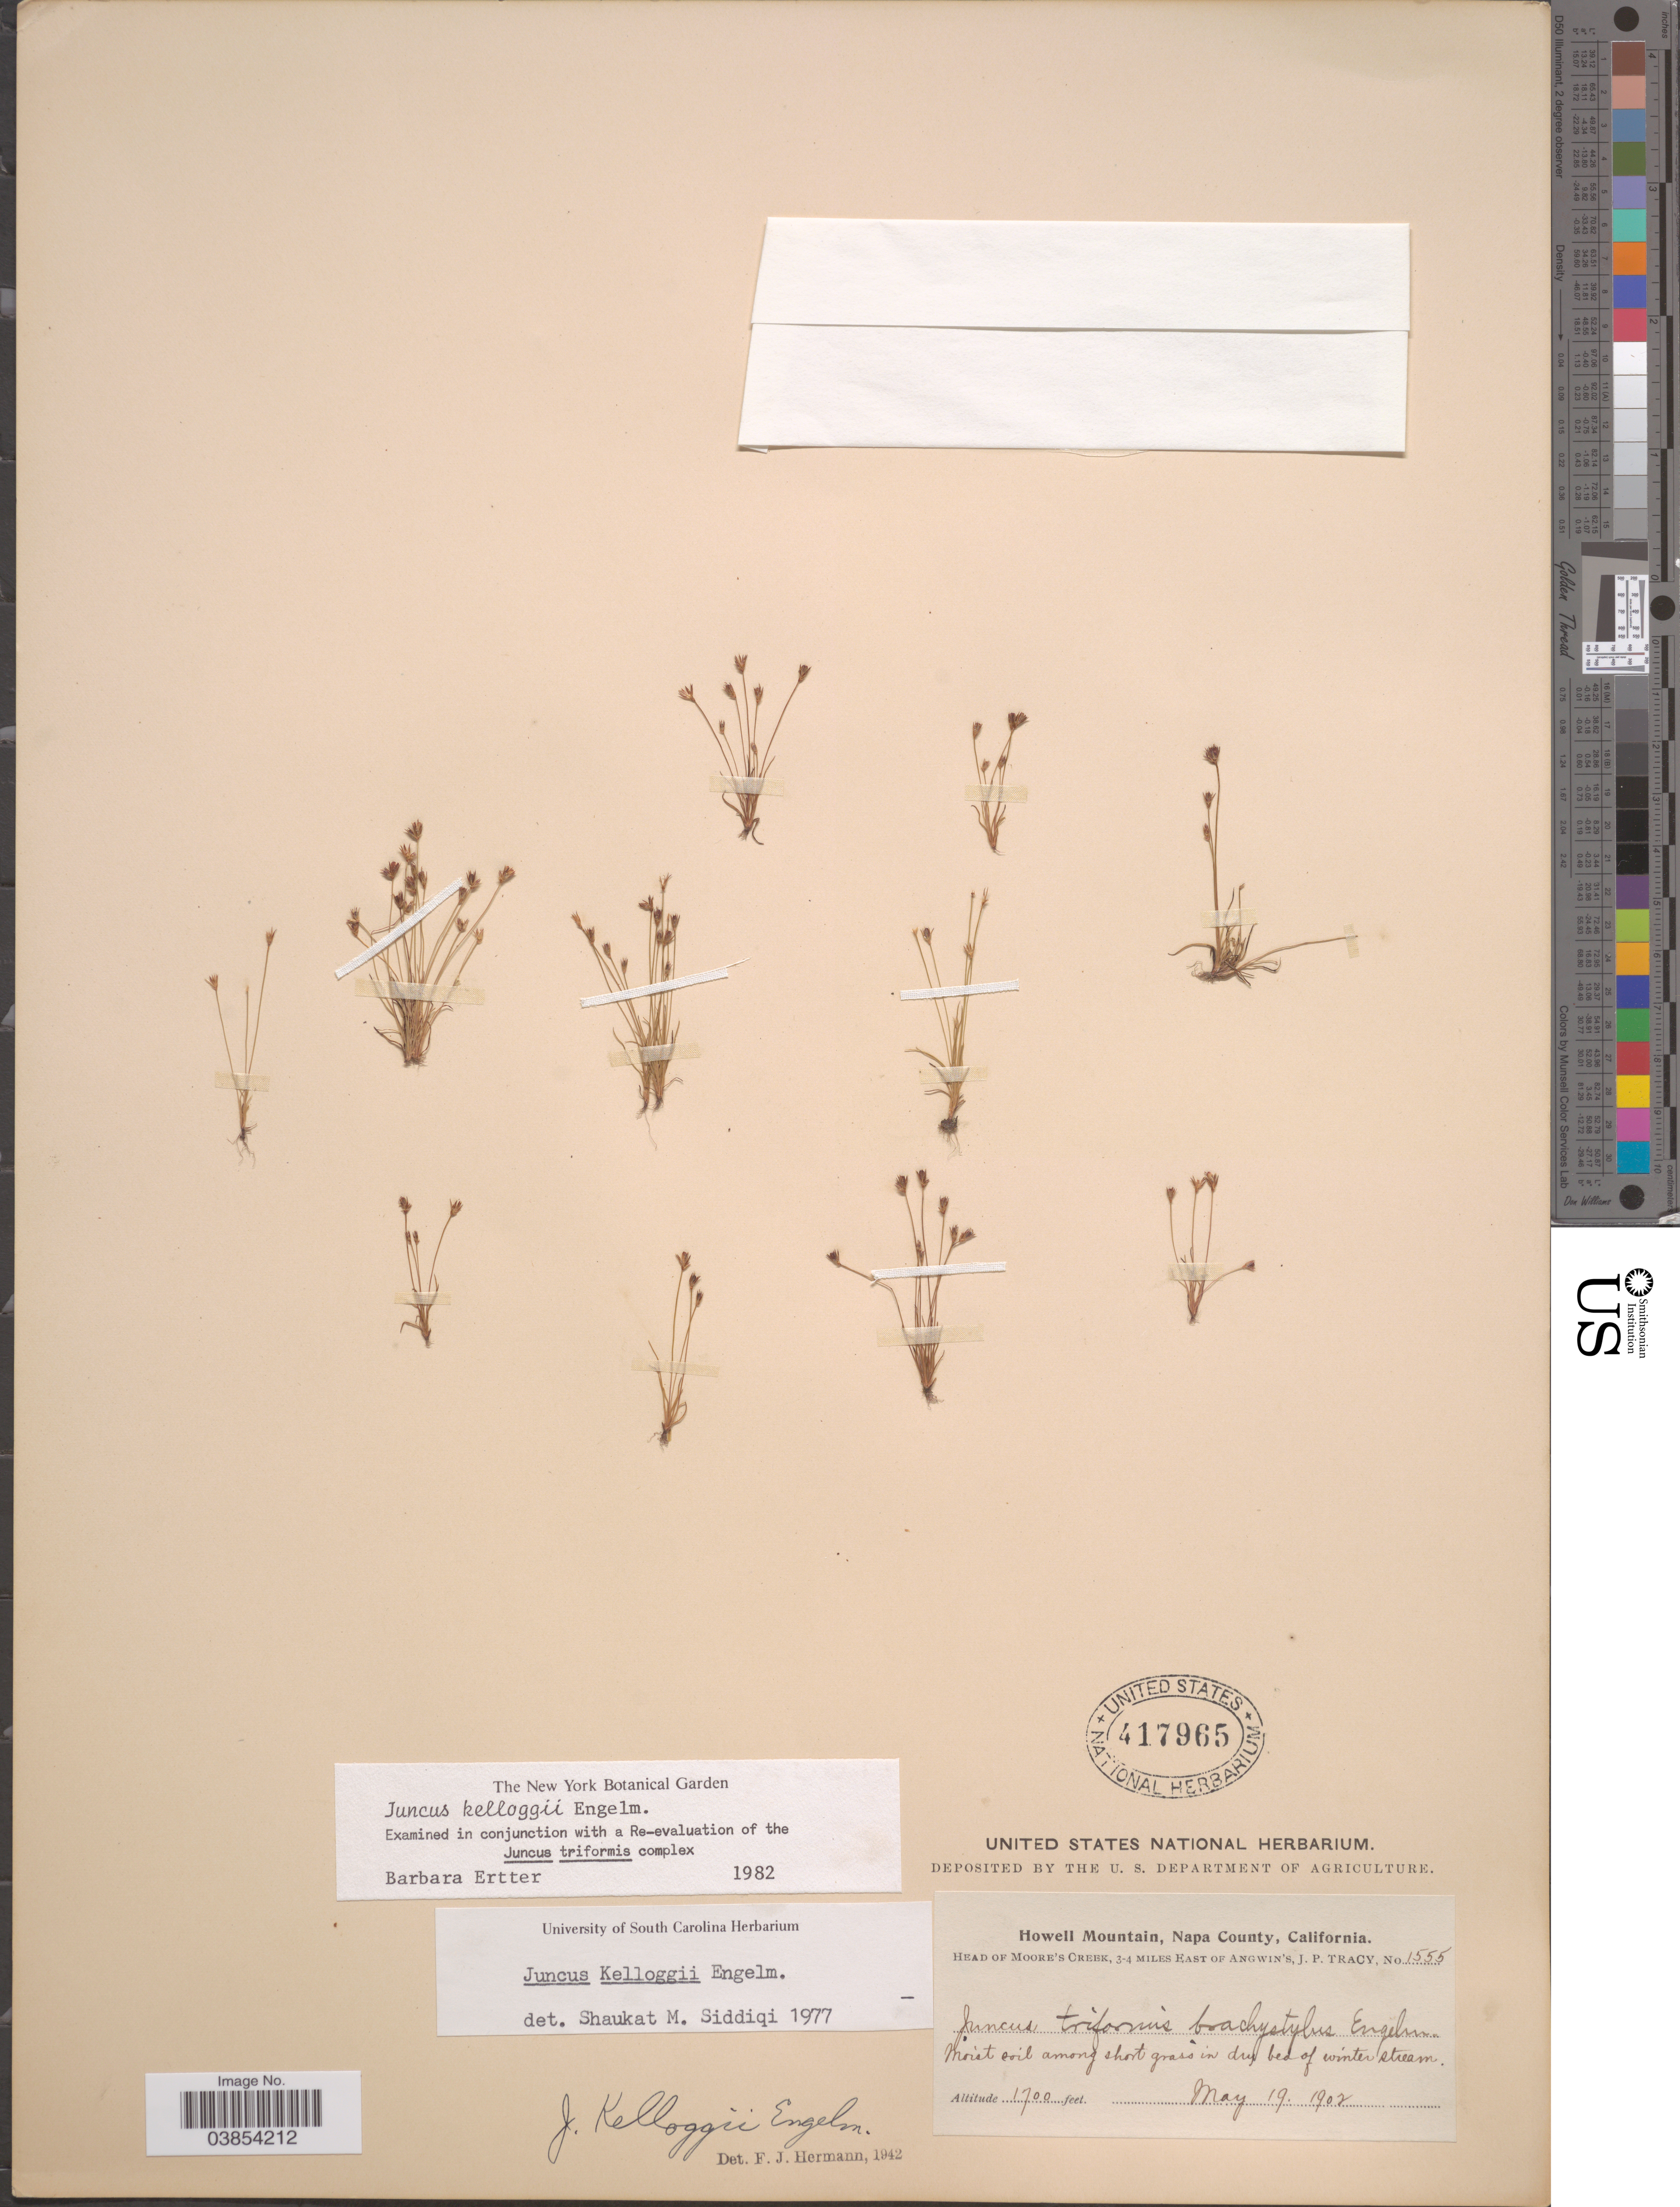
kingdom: Plantae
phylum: Tracheophyta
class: Liliopsida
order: Poales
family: Juncaceae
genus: Juncus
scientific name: Juncus kelloggii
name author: Engelm.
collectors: J. Tracy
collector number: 1555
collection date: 1902-05-19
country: United States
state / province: California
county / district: Napa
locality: Howell Mountain, Napa County. Head of Moore's Creek, 3-4 miles east of Angwin's.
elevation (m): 518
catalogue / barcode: US 417965